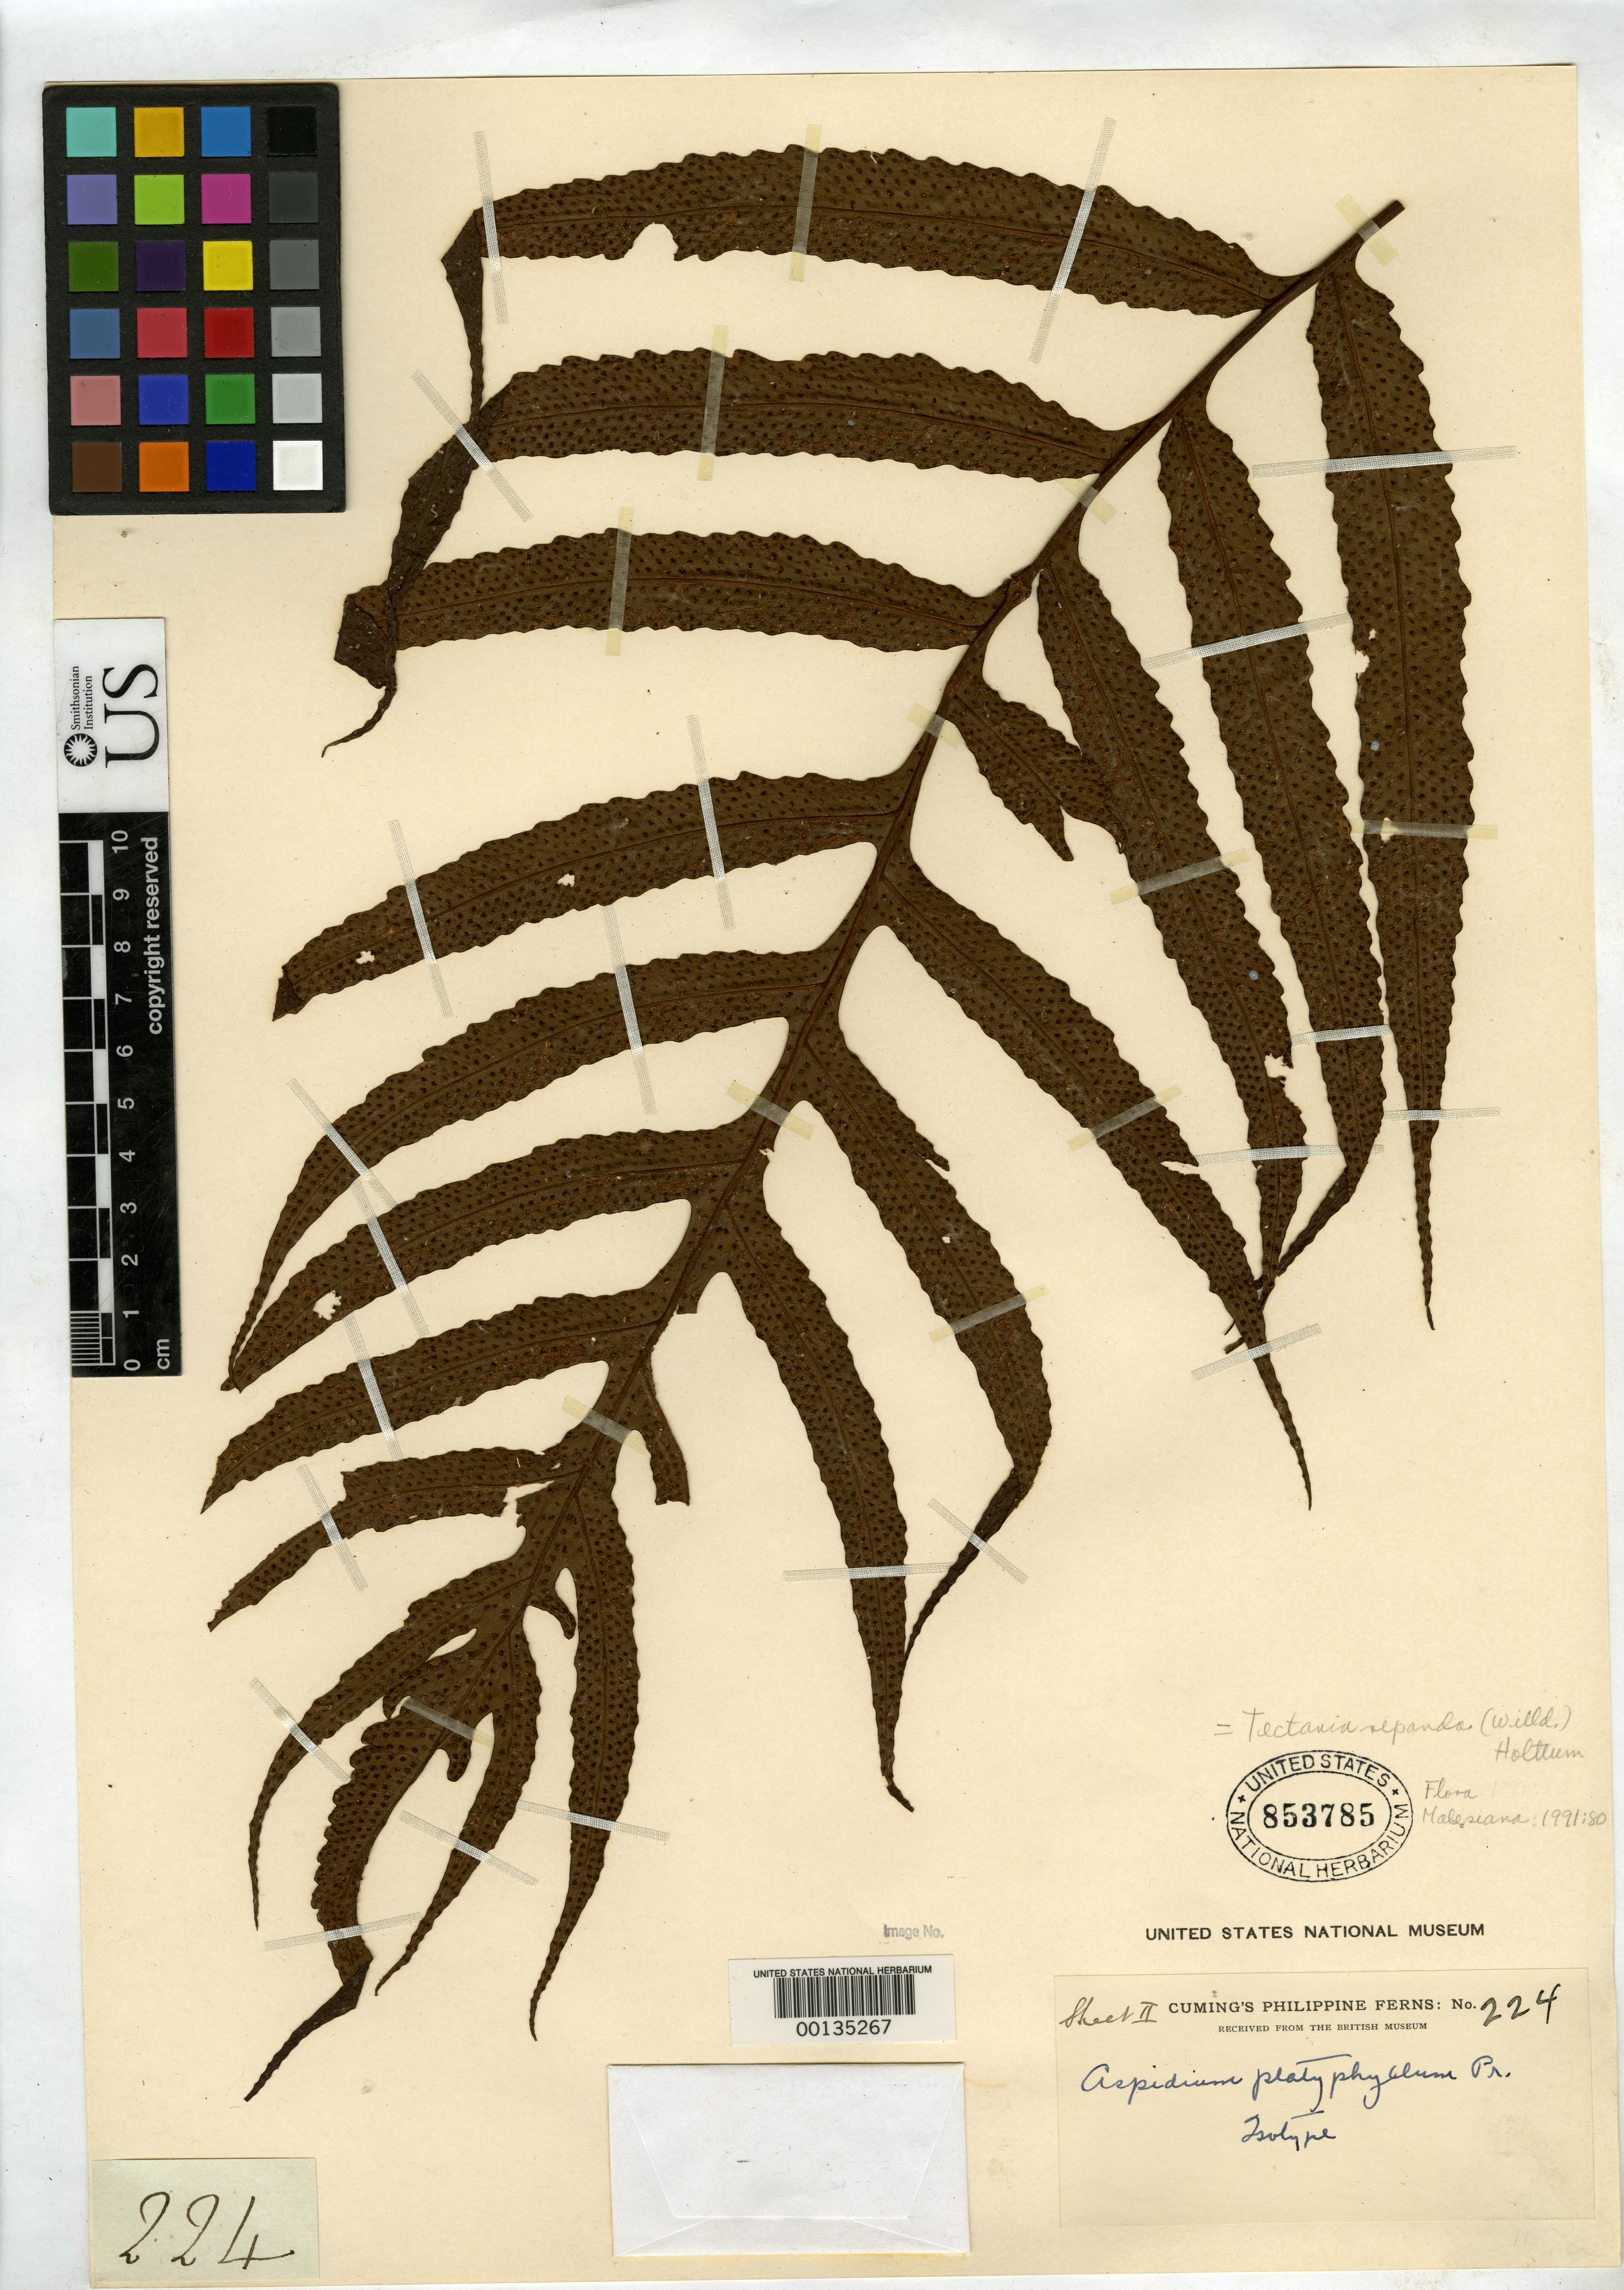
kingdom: Plantae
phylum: Tracheophyta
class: Polypodiopsida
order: Polypodiales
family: Tectariaceae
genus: Aspidium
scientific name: Aspidium platyphyllum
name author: C. Presl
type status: Type Collection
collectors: H. Cuming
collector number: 224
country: Philippines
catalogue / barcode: US 853785